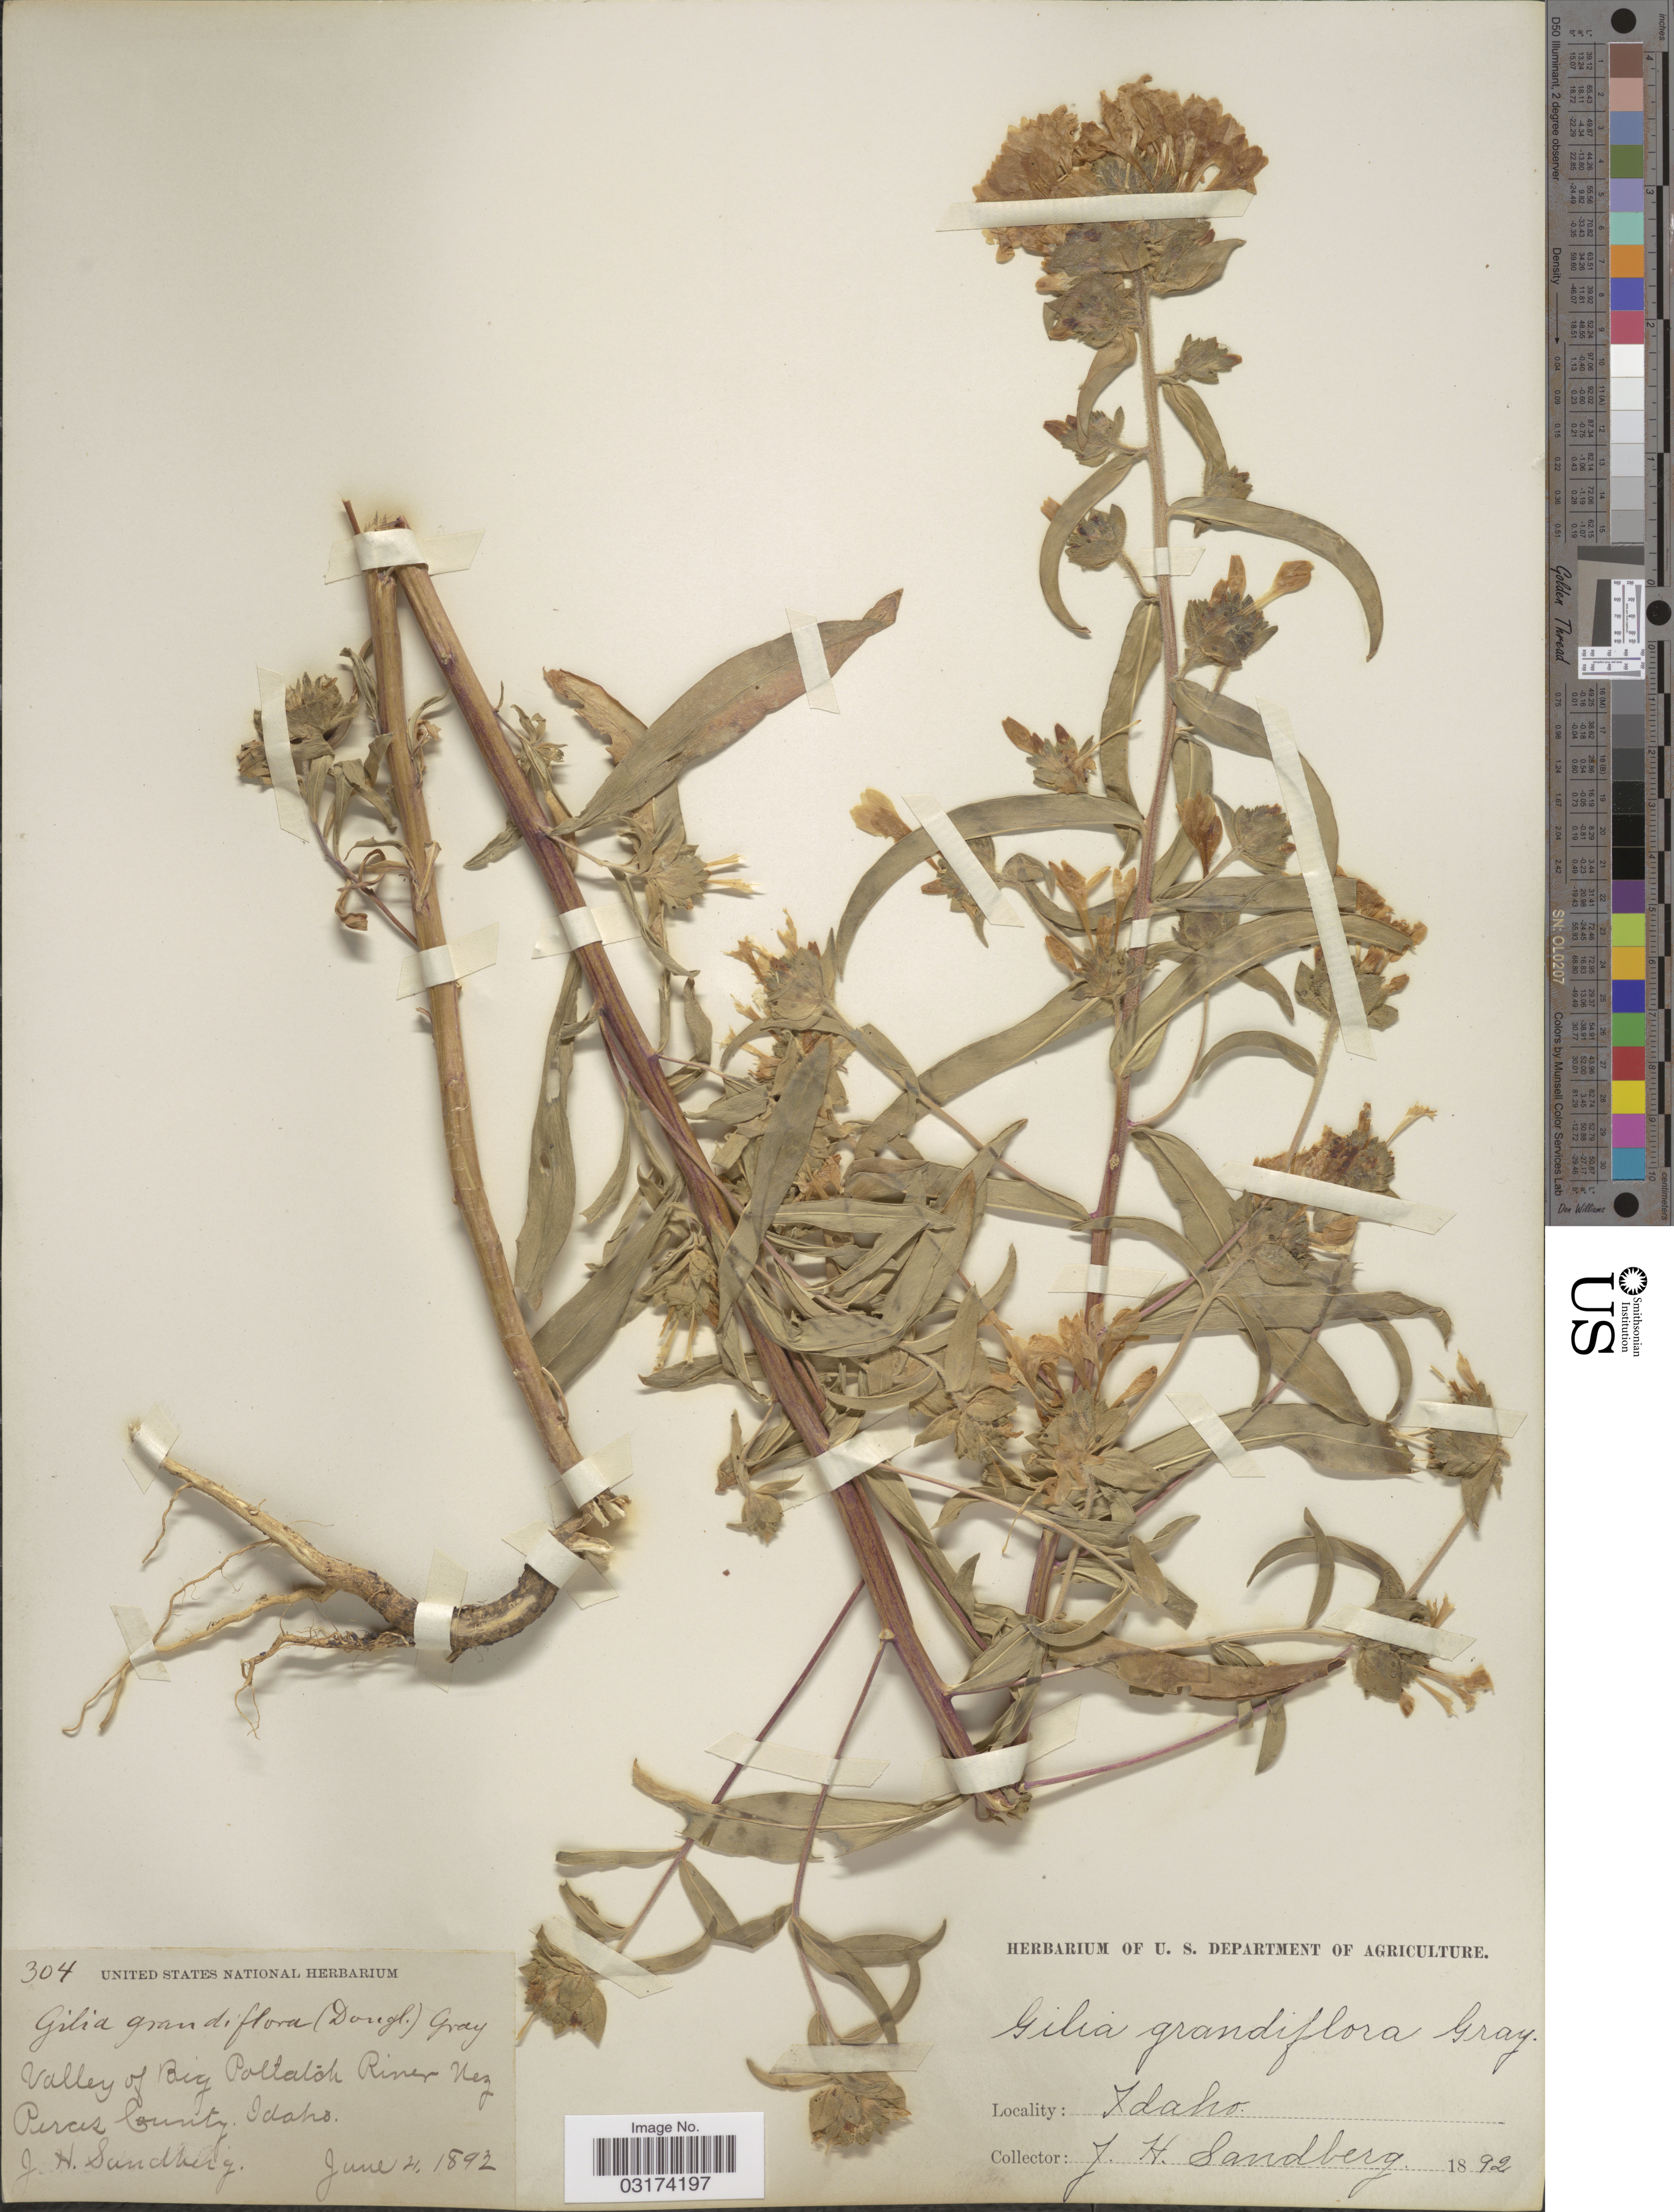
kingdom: Plantae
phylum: Tracheophyta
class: Magnoliopsida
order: Ericales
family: Polemoniaceae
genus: Collomia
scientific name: Collomia grandiflora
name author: Douglas ex Lindl.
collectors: J. H. Sandberg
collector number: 304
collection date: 1892-06-04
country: United States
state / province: Idaho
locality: Valley of Big Potlatch River Nez Perces County, Idaho.